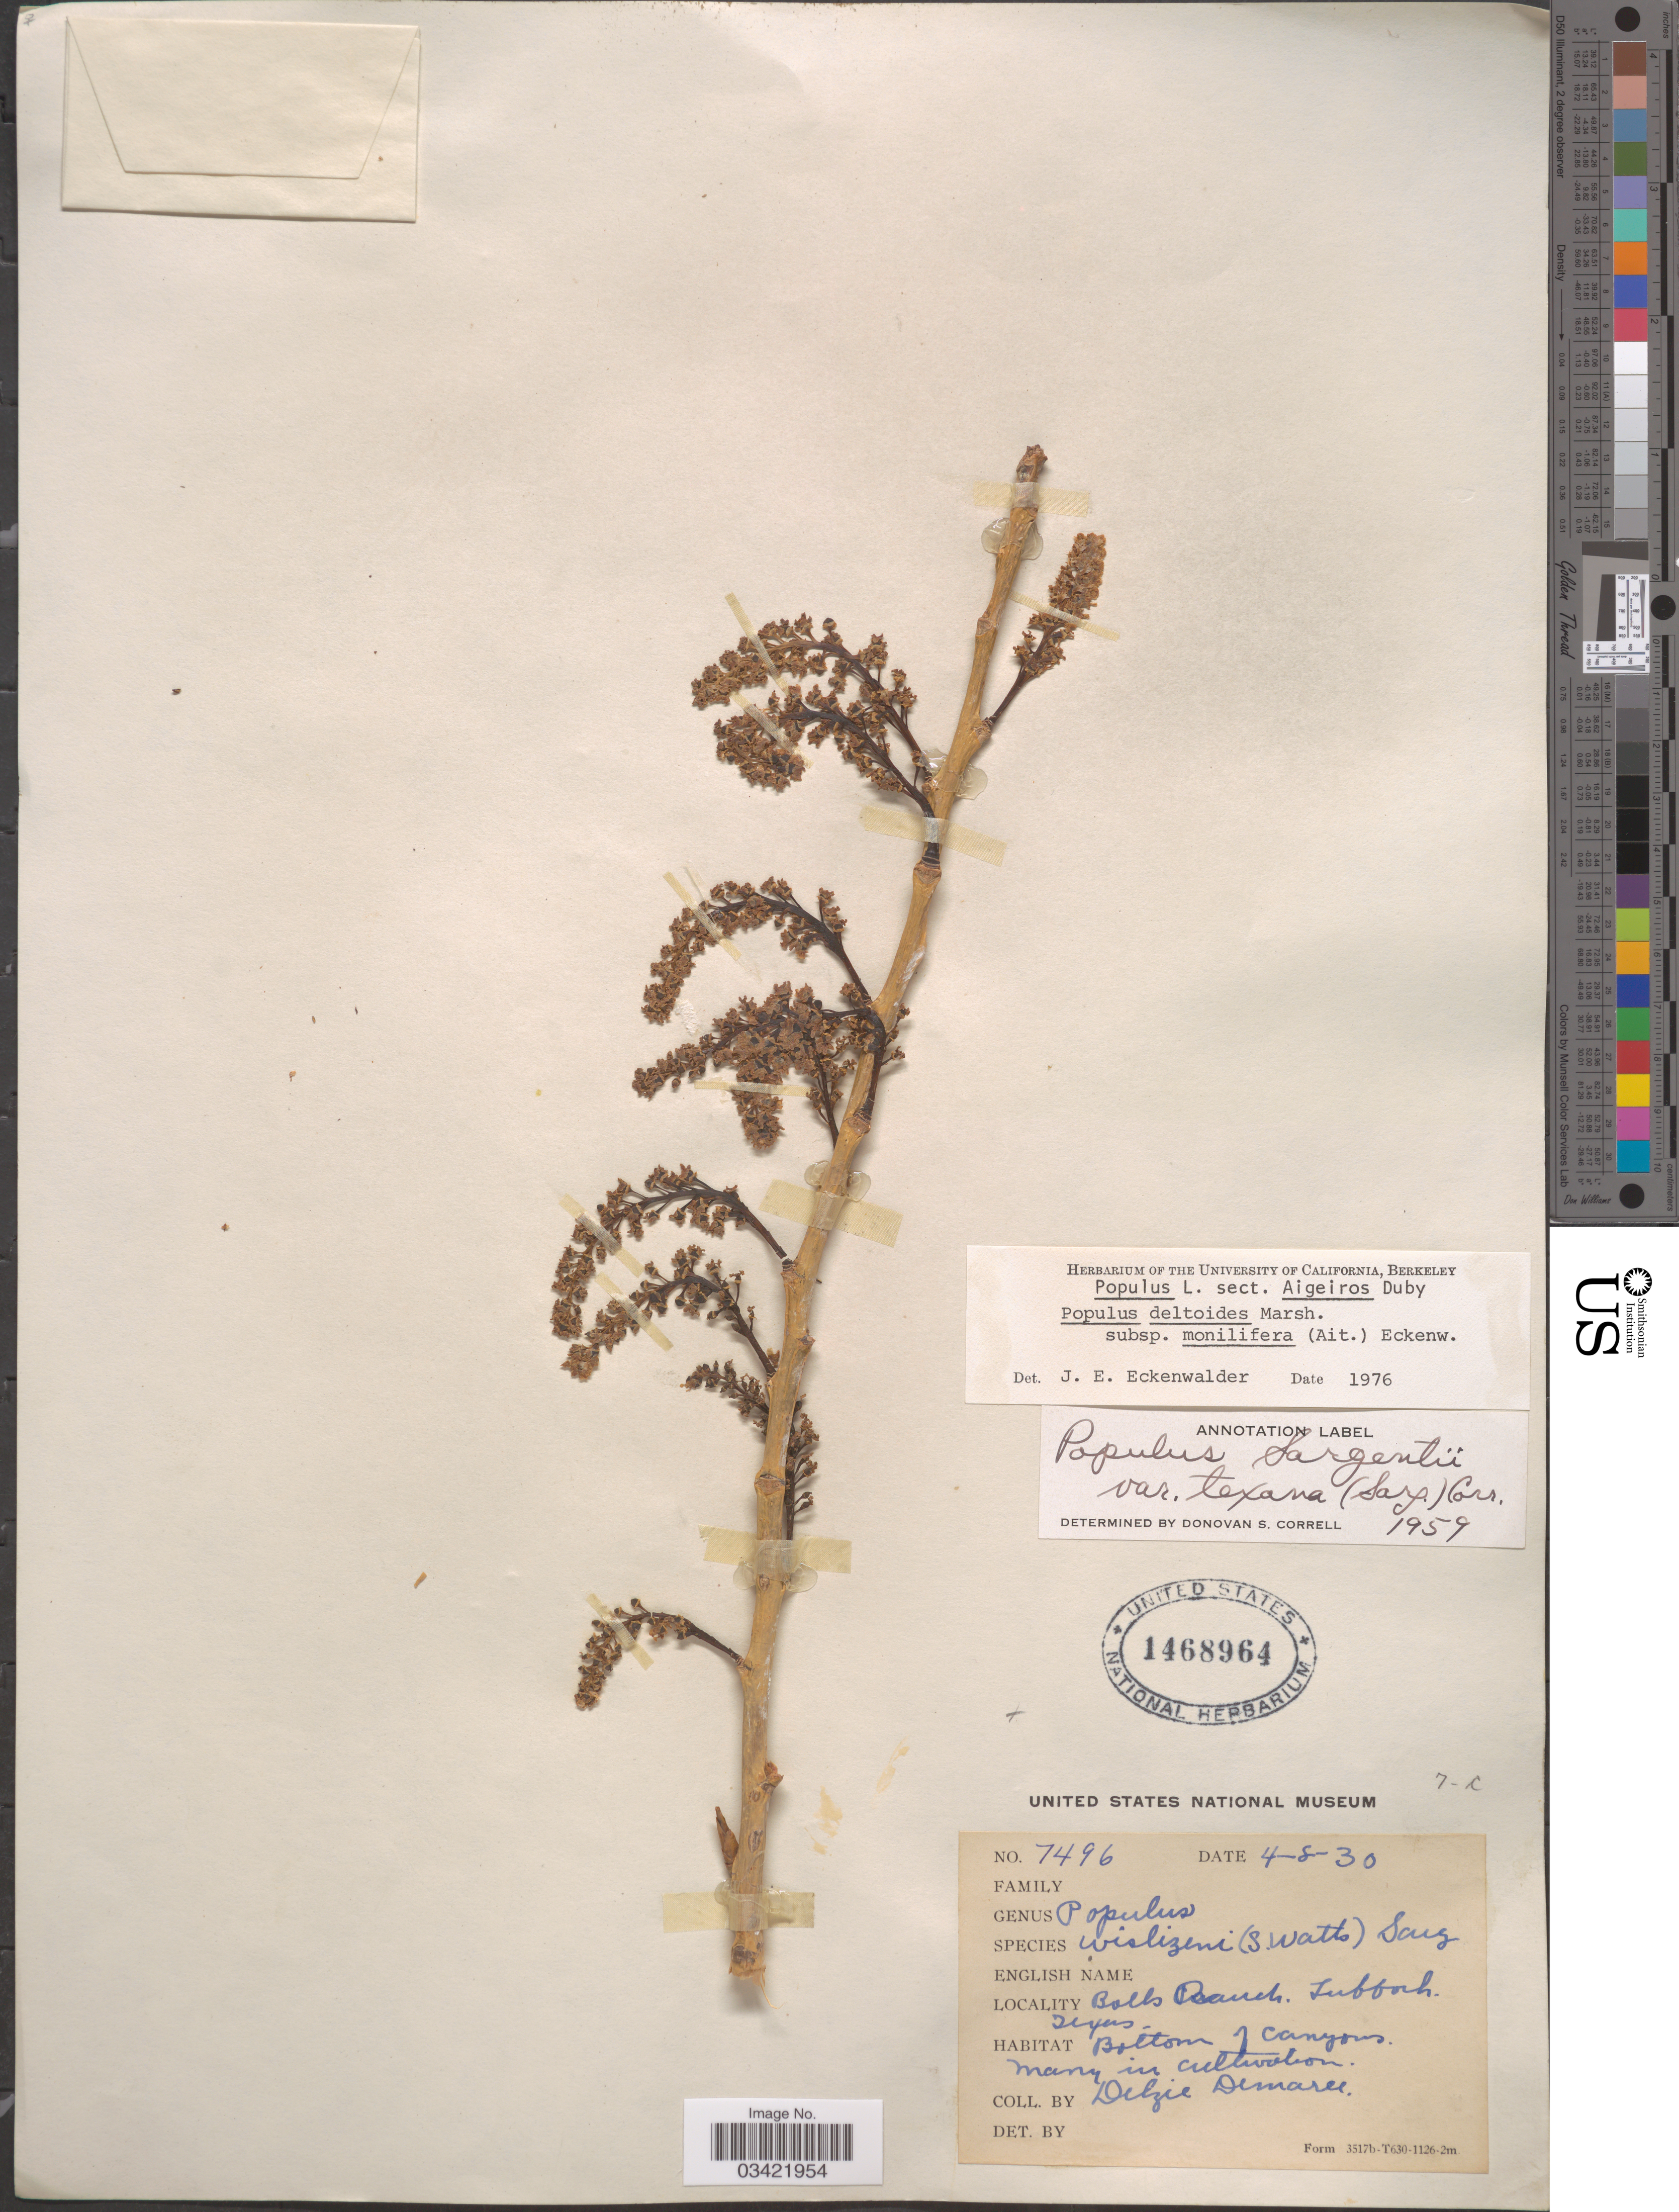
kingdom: Plantae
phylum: Tracheophyta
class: Magnoliopsida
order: Malpighiales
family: Salicaceae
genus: Populus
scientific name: Populus deltoides subsp. monilifera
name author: (Aiton) Eckenw.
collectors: D. Demaree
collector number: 7496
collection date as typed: Transcribed d/m/y: 8/4/30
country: United States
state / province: Texas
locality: Balls Ranch. Lubbock. Bottom of canyons.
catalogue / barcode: US 1468964